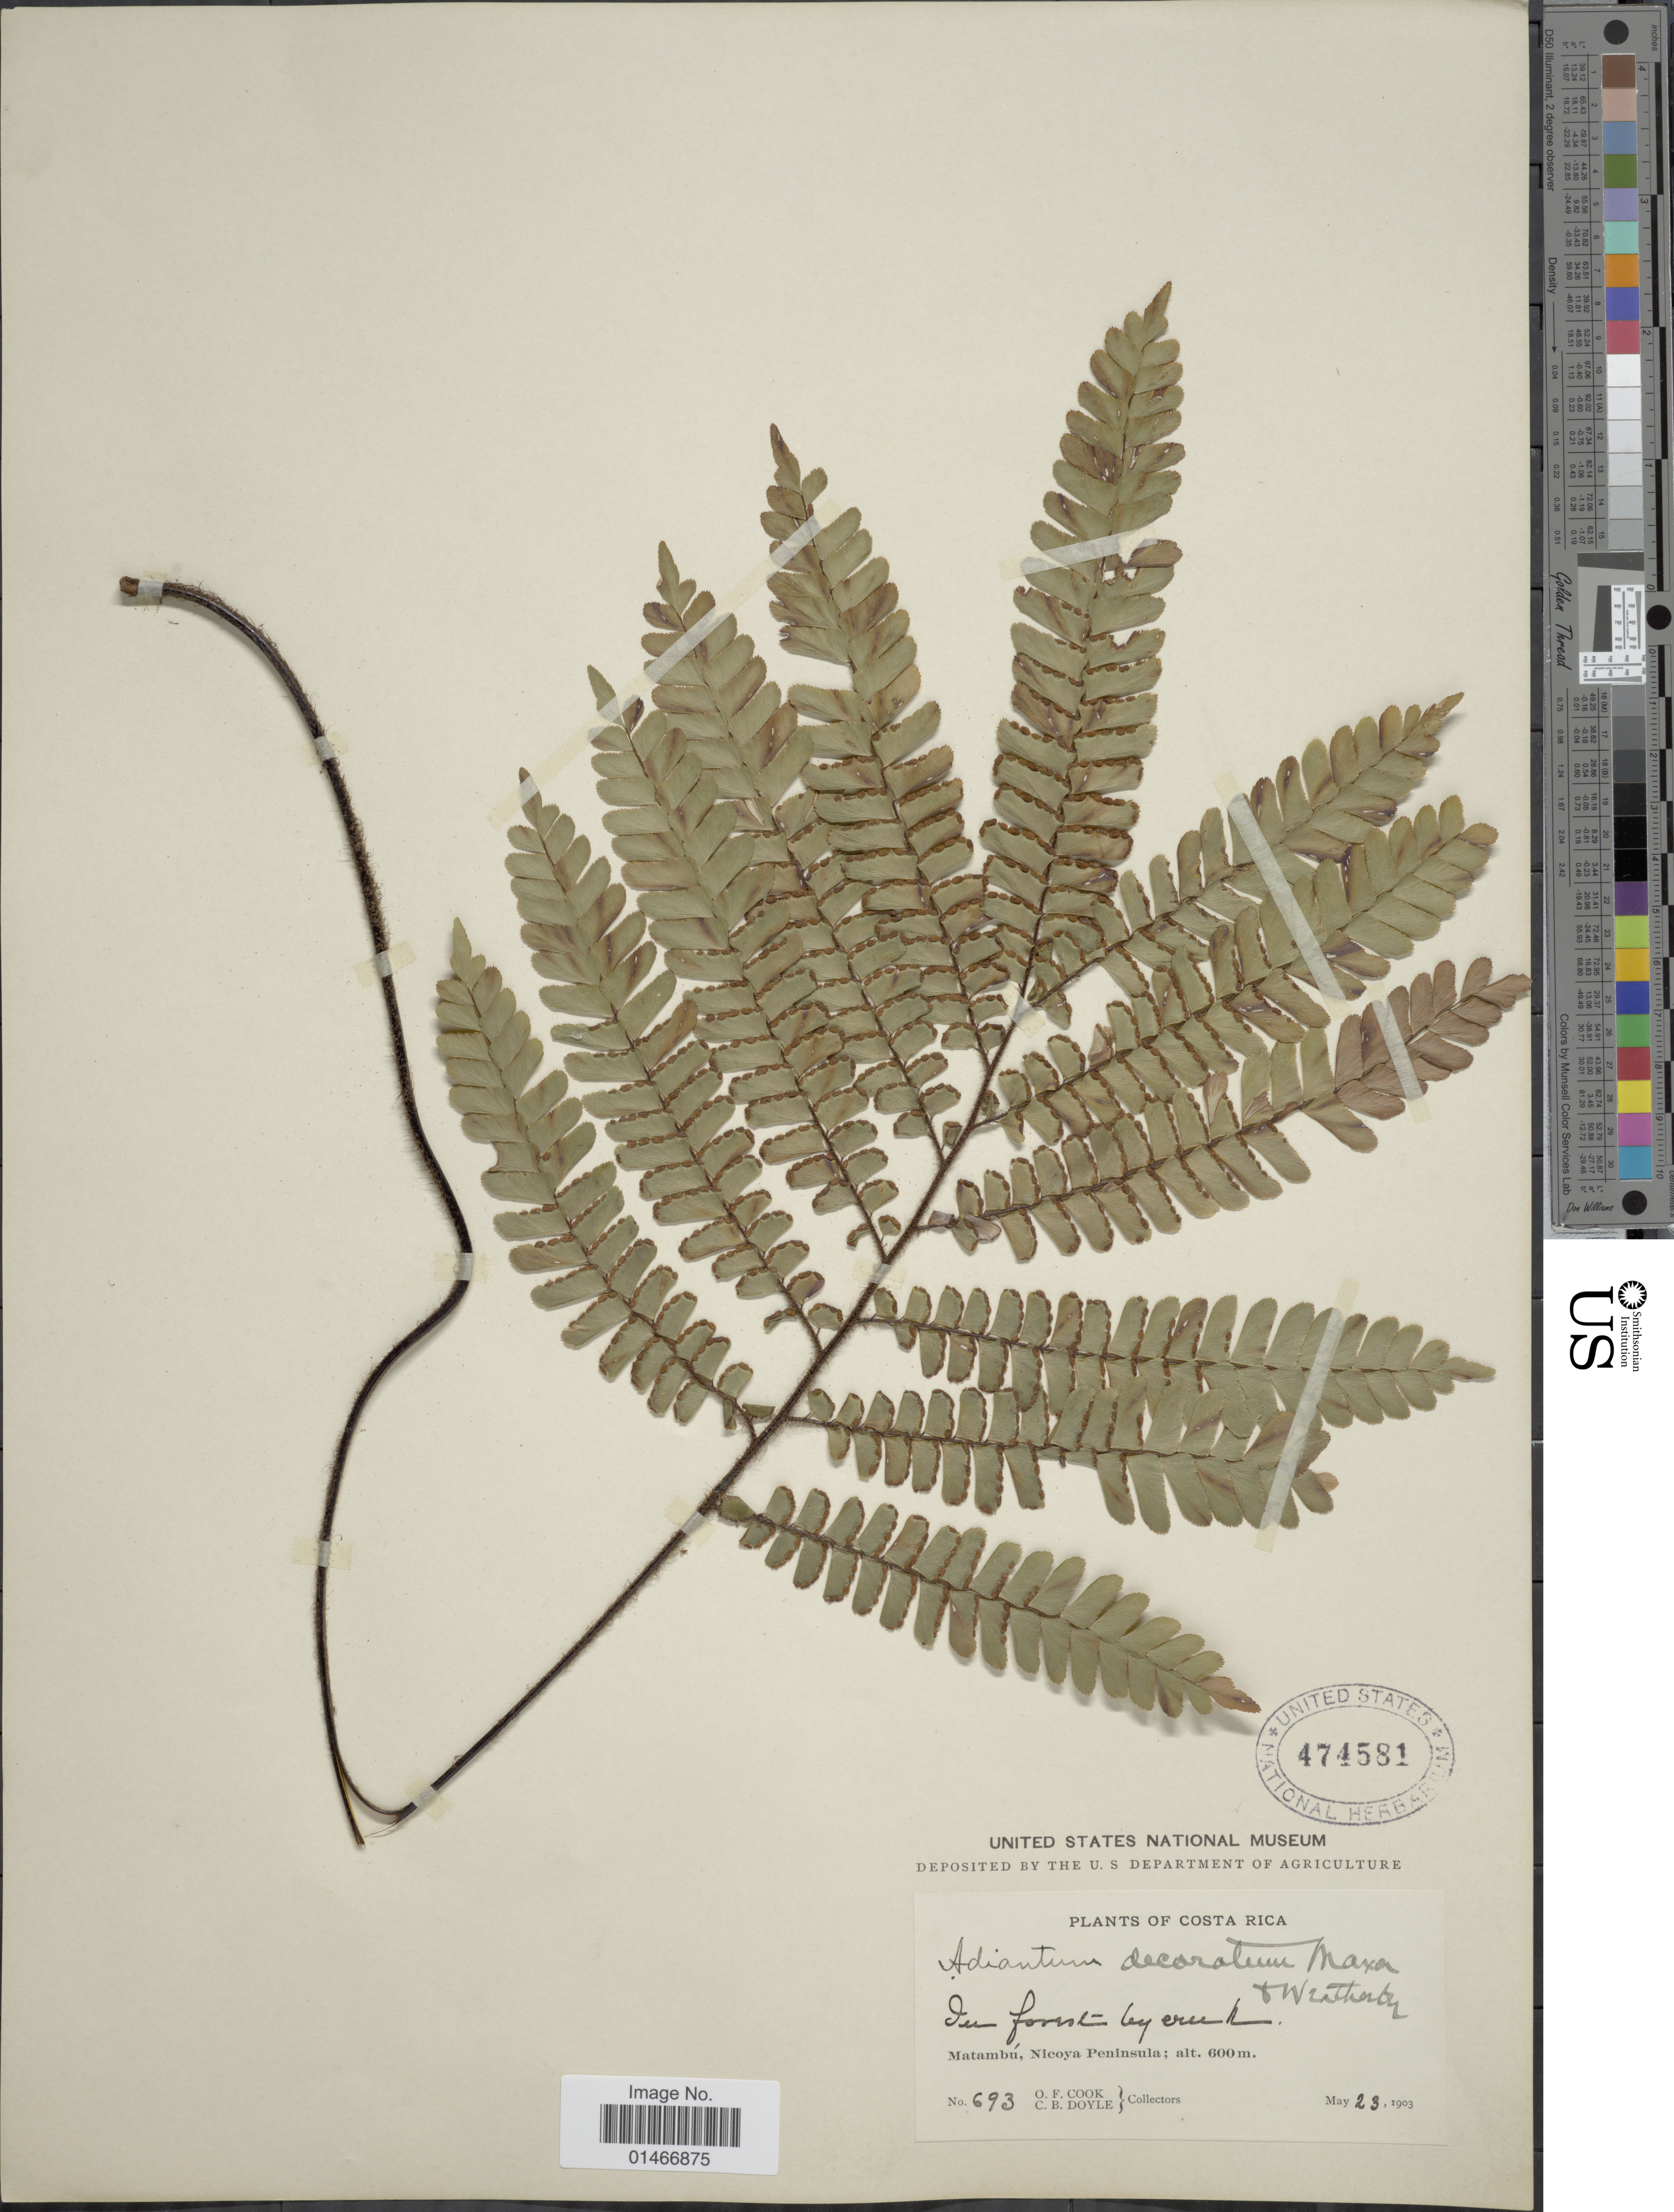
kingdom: Plantae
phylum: Tracheophyta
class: Polypodiopsida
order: Polypodiales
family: Pteridaceae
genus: Adiantum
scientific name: Adiantum decoratum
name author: Maxon & Weath.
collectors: O. F. Cook & C. Doyle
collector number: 693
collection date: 1903-05-23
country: Costa Rica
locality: Matambu, Nicoya Peninsula.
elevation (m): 600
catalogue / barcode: US 474581